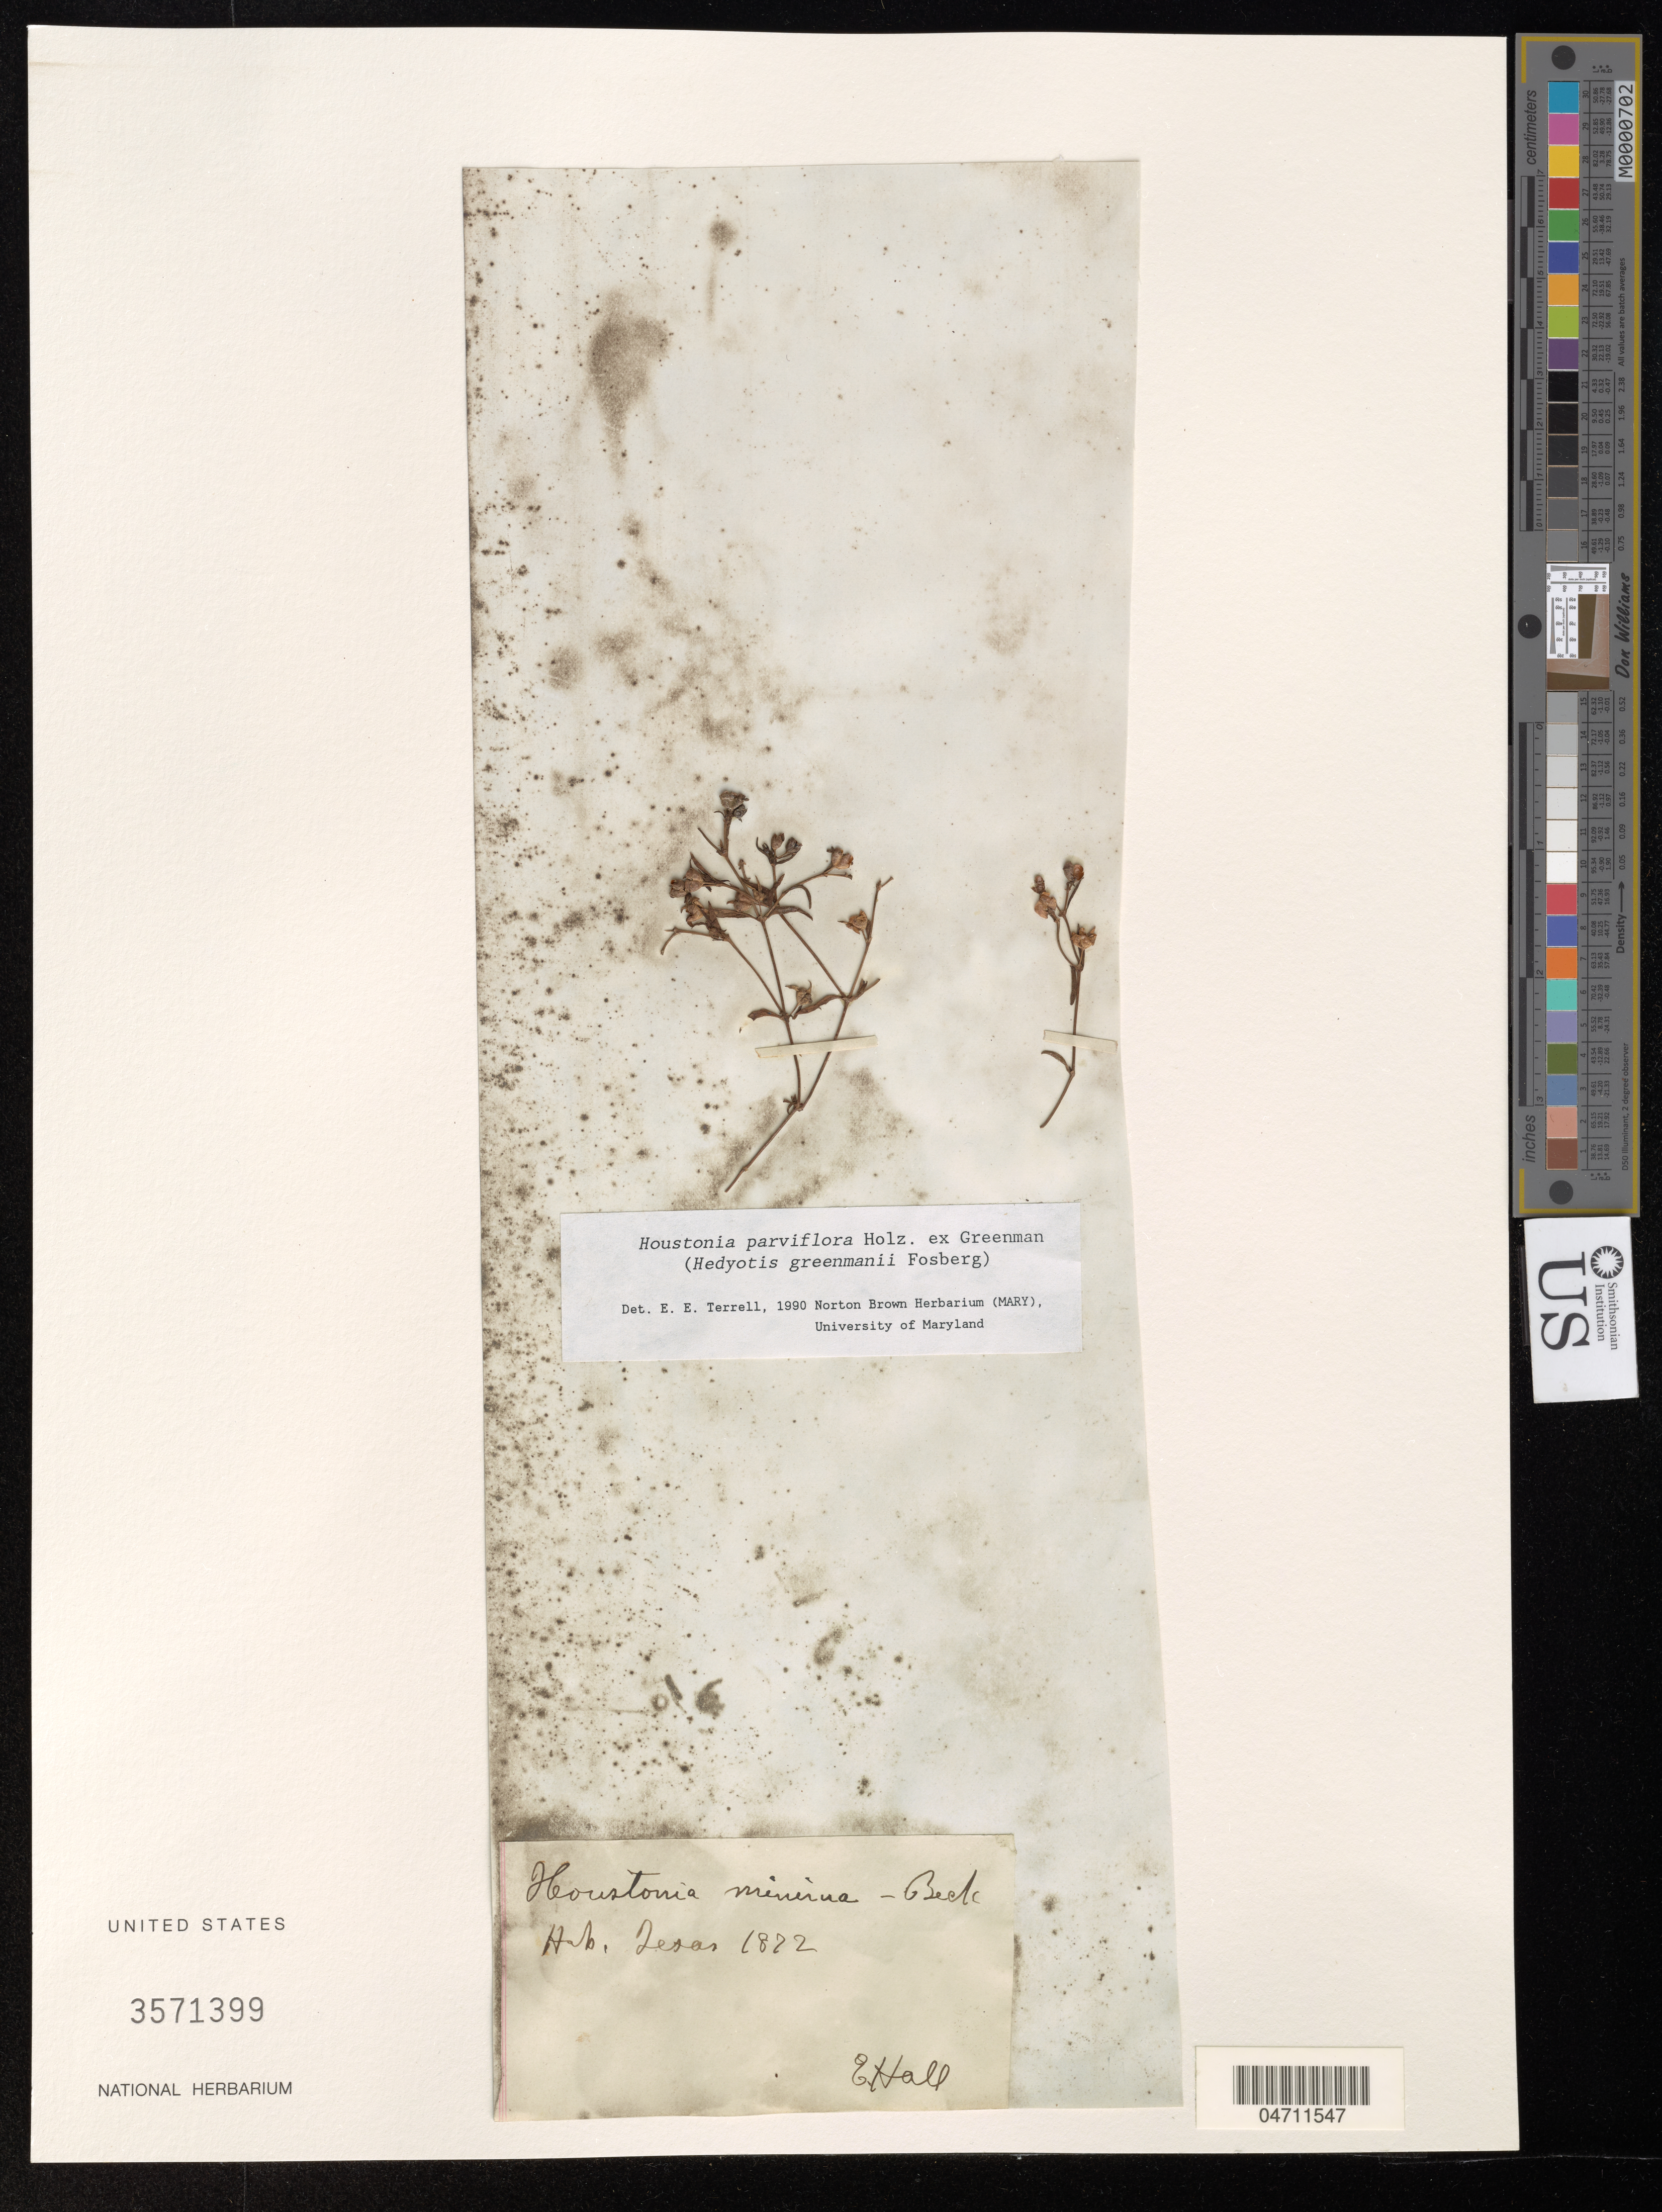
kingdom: Plantae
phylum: Tracheophyta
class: Magnoliopsida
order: Gentianales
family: Rubiaceae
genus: Houstonia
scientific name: Houstonia parviflora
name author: Holz. ex Greenm.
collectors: E. Hall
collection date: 1872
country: United States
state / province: Texas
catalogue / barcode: US 3571399-2